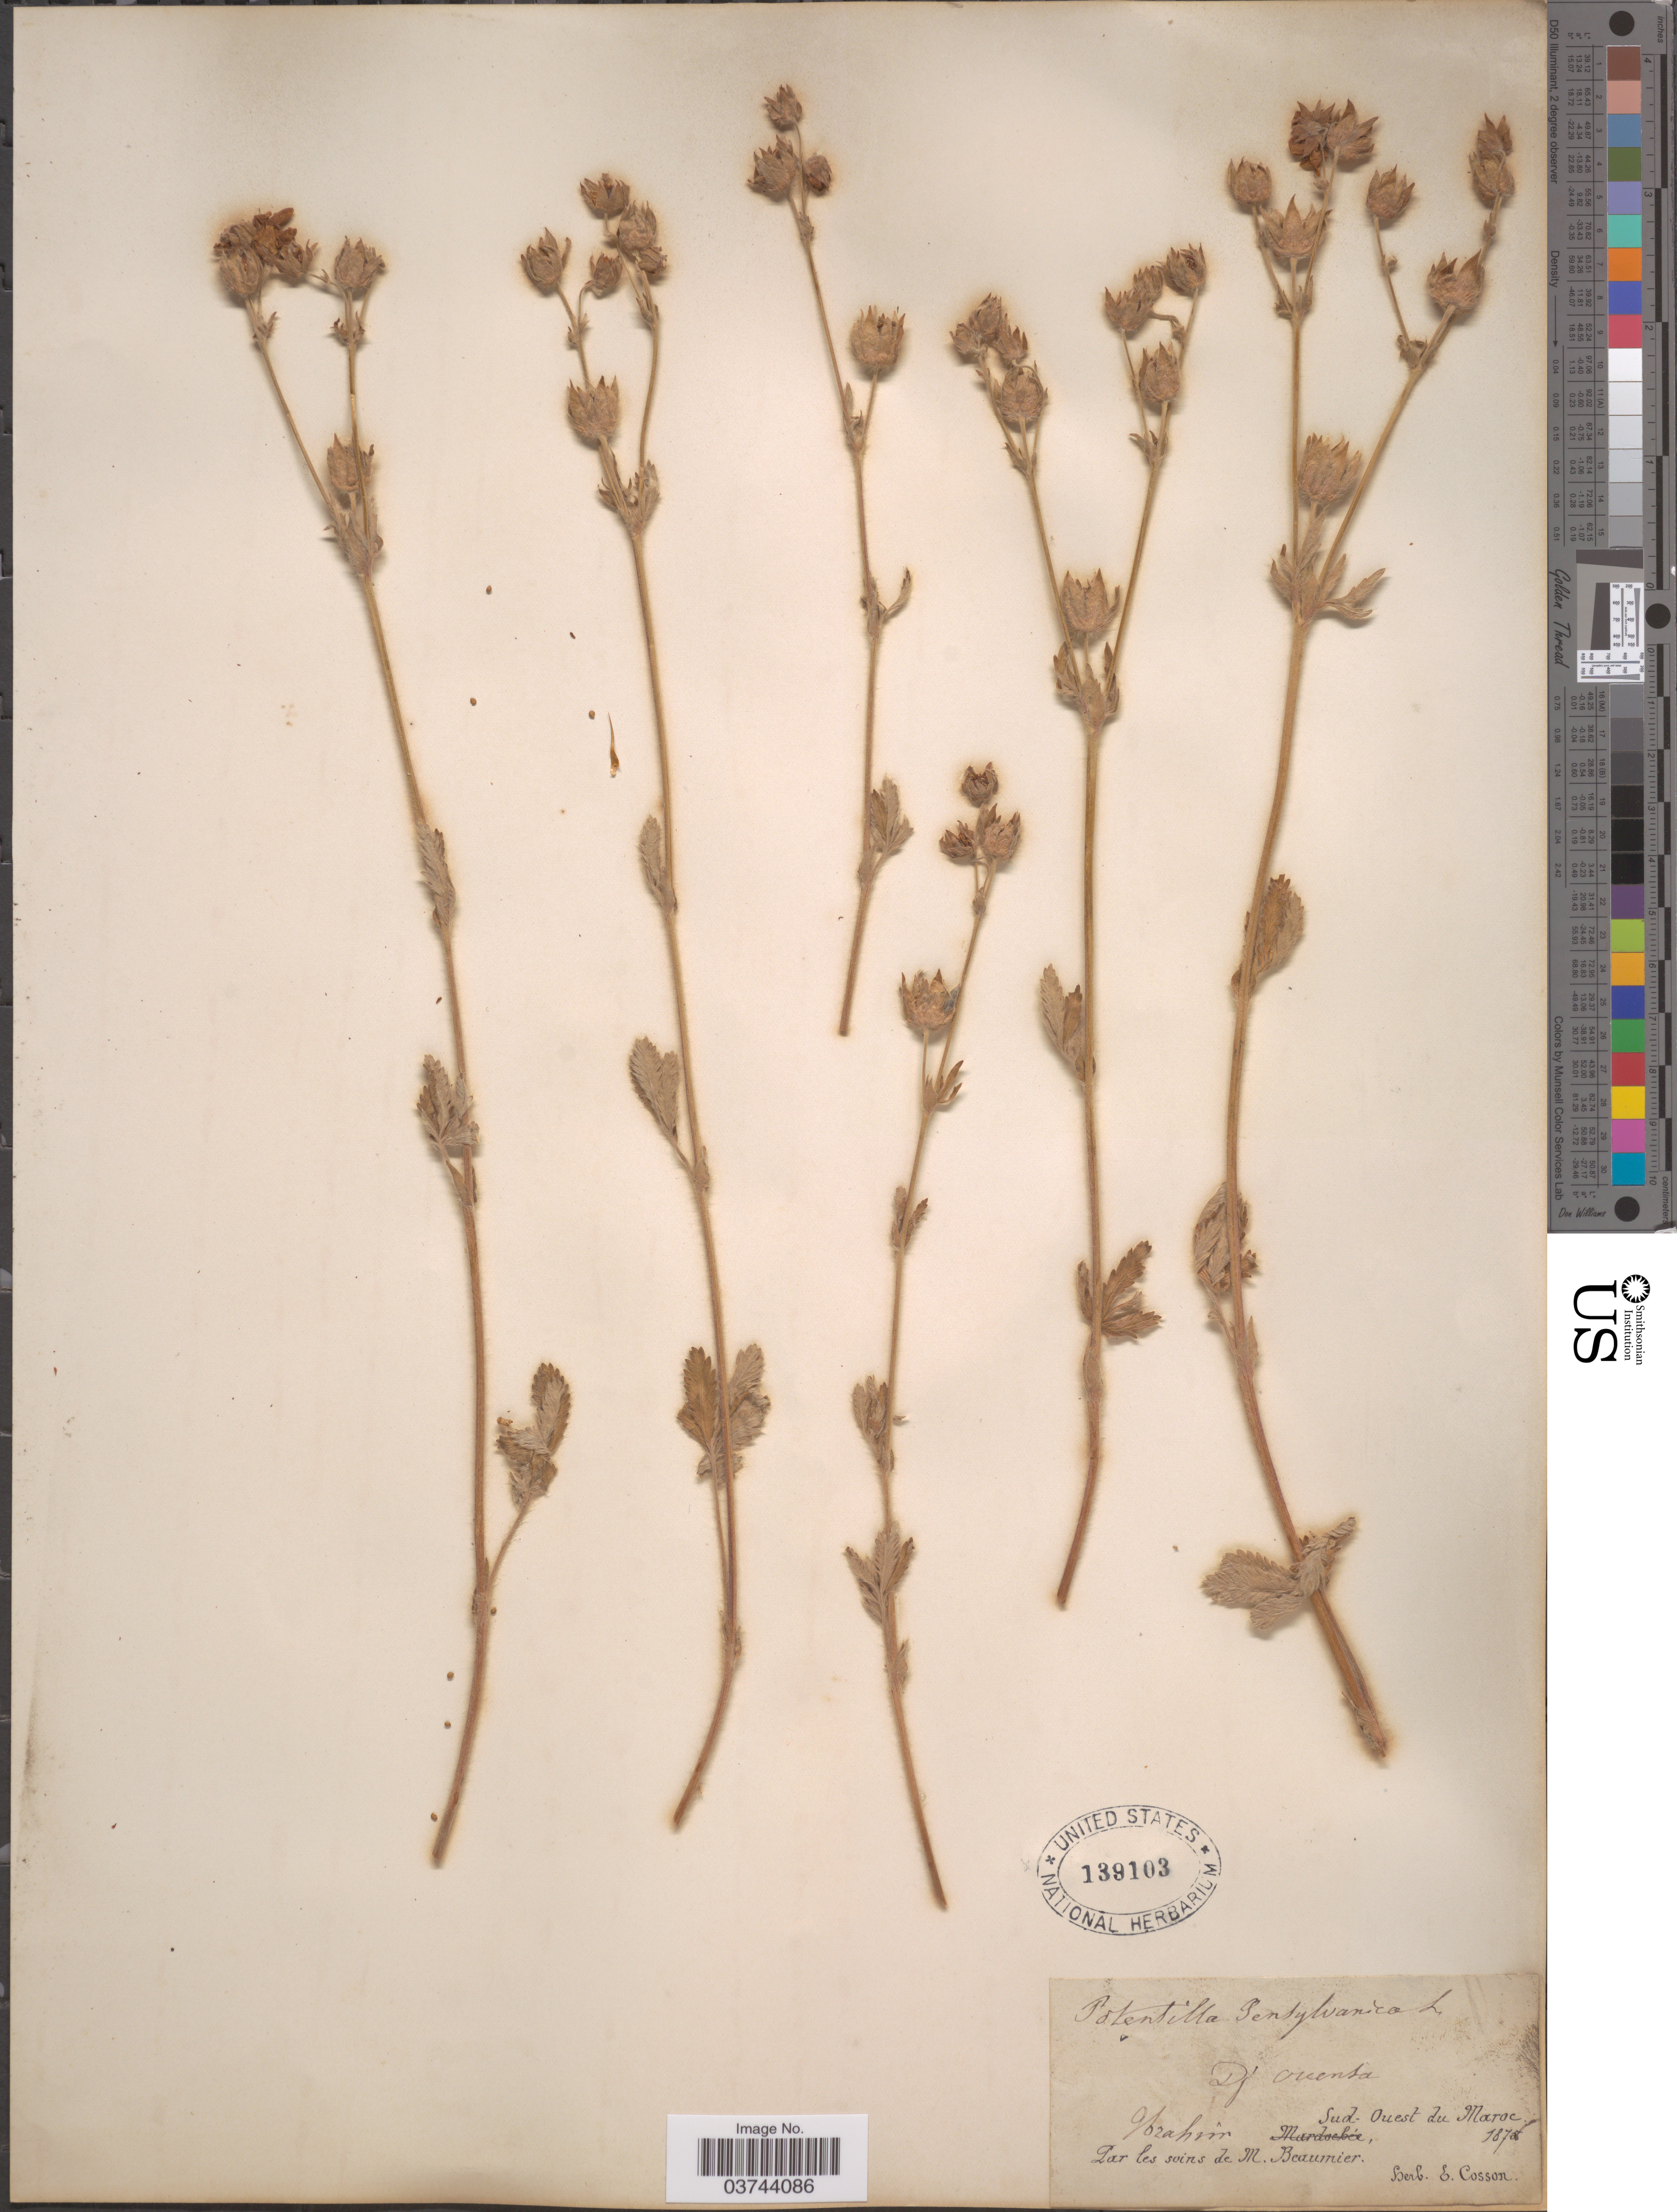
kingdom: Plantae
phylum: Tracheophyta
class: Magnoliopsida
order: Rosales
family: Rosaceae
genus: Potentilla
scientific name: Potentilla pensylvanica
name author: L.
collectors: -. Ibrahim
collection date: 1875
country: Morocco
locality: Dj Ouensa. Sud-Ouest du Maroc.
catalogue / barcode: US 139103